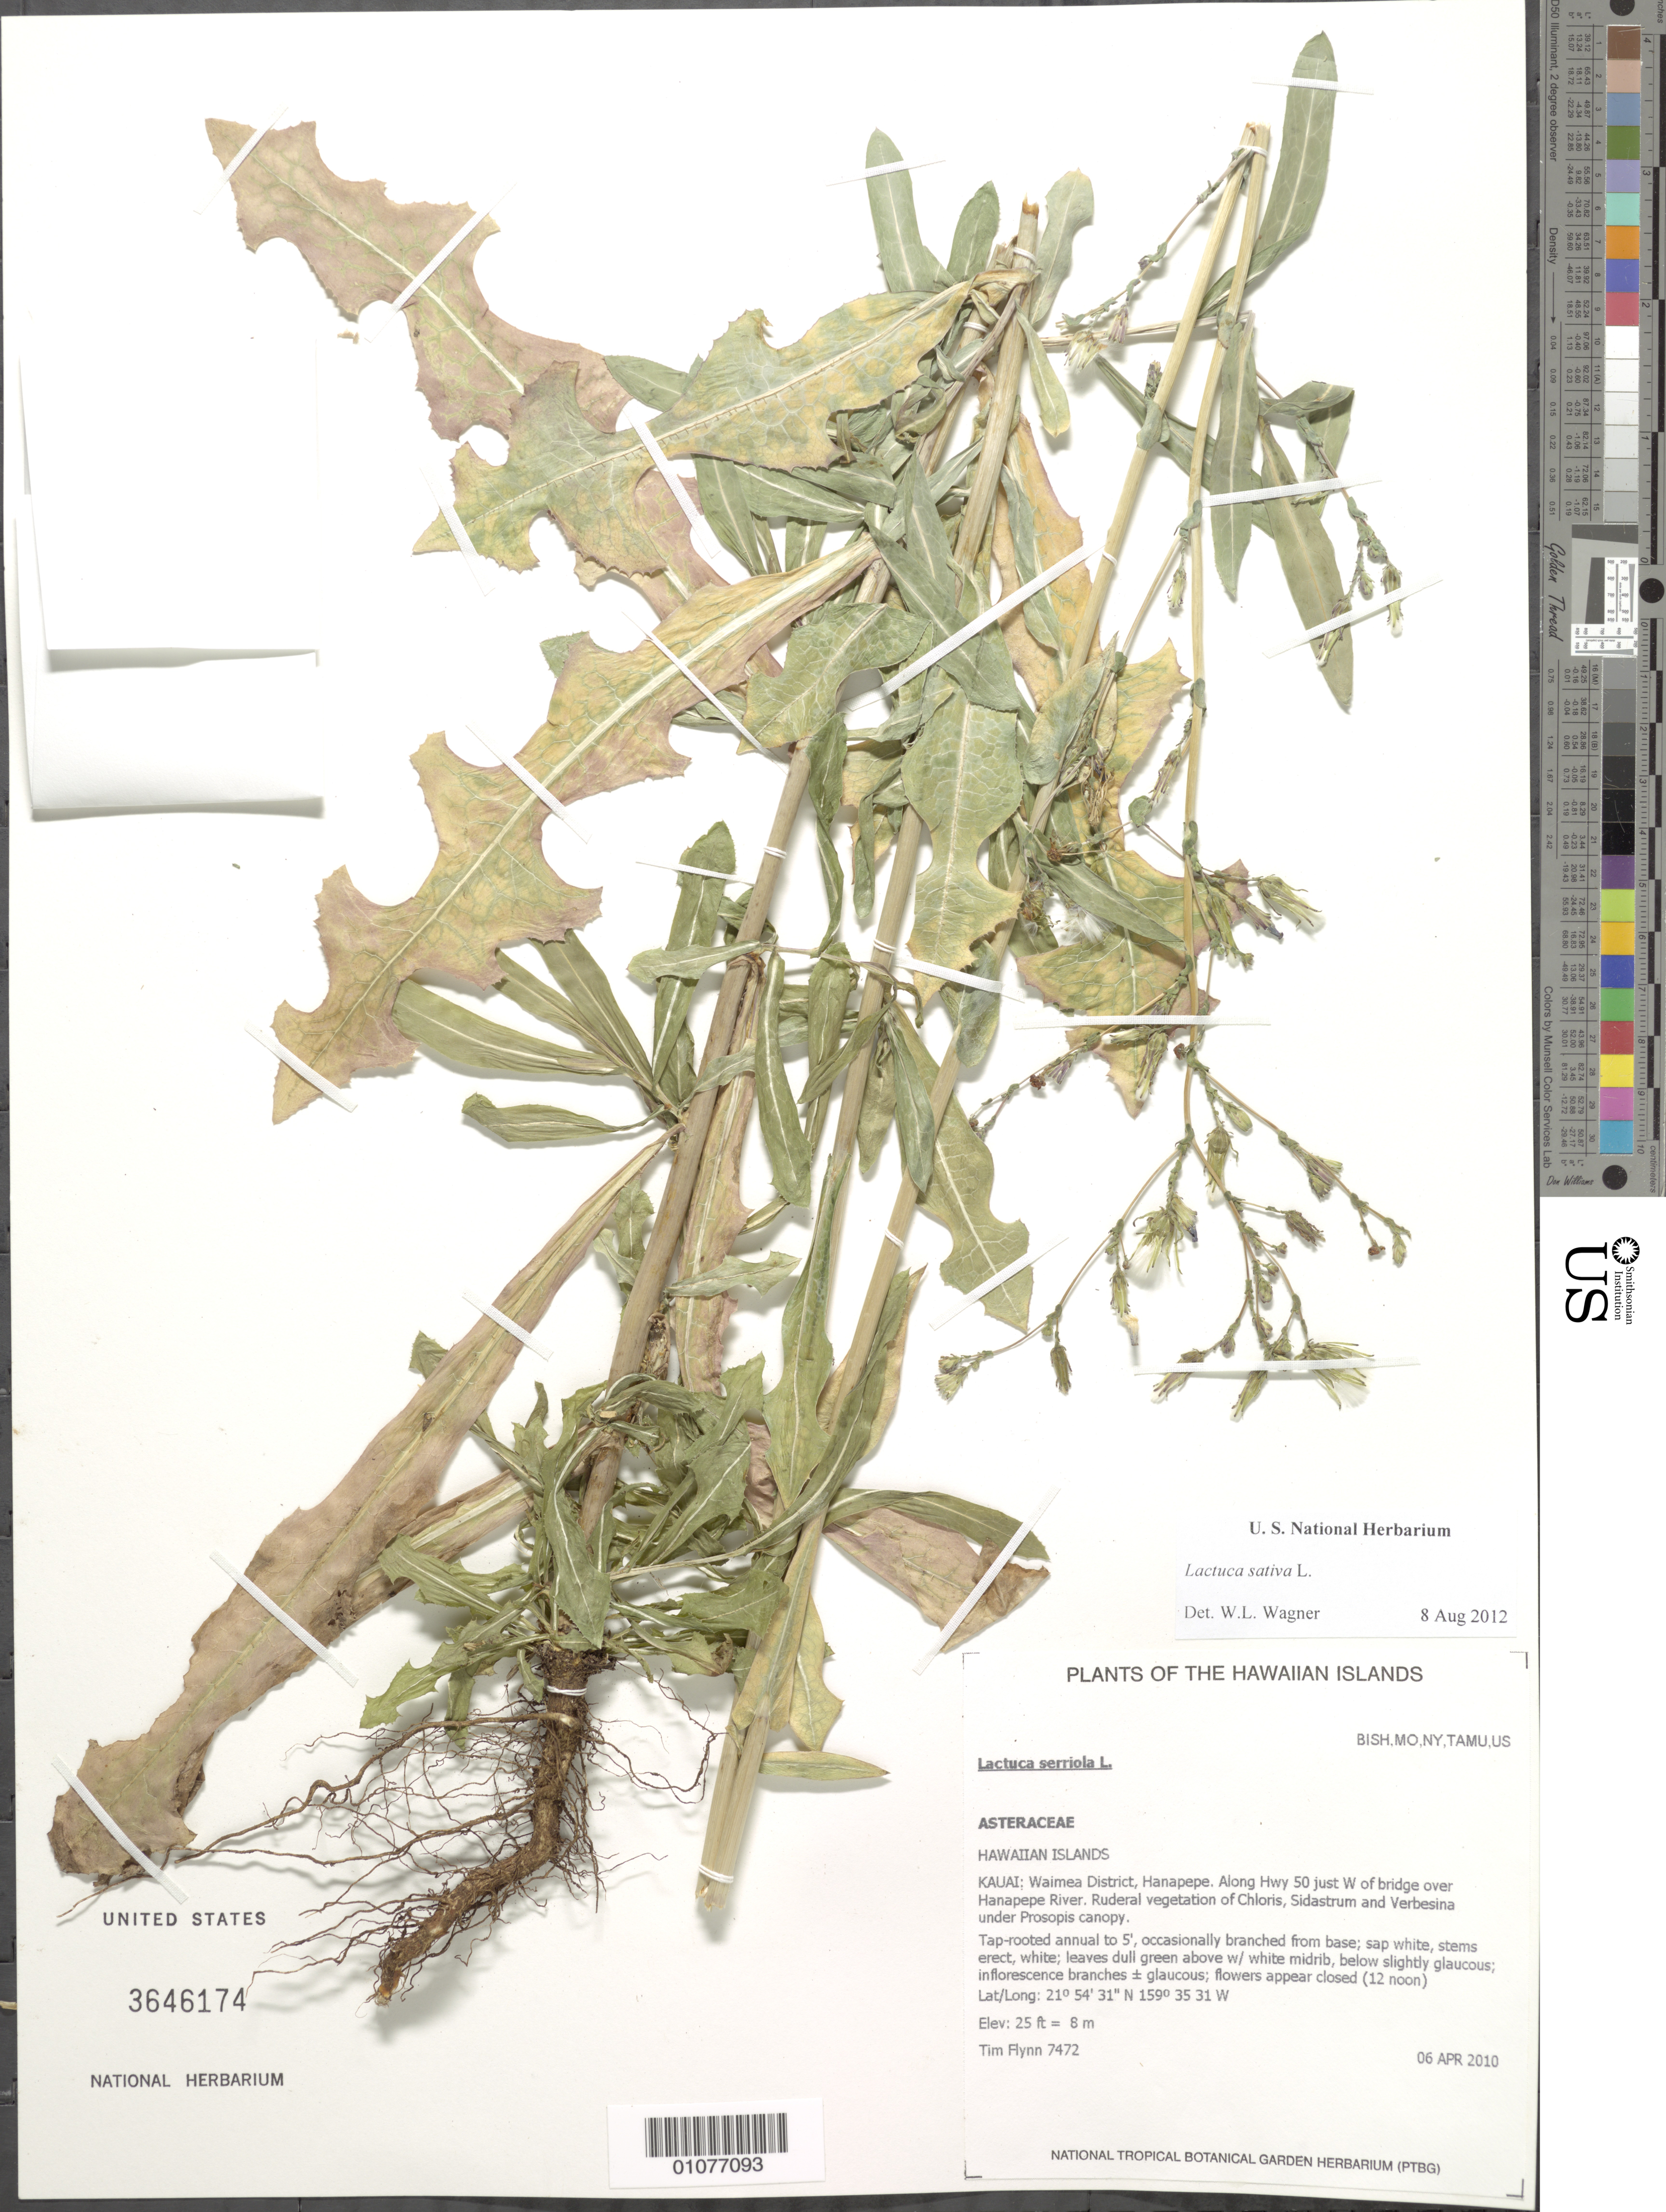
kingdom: Plantae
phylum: Tracheophyta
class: Magnoliopsida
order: Asterales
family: Asteraceae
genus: Lactuca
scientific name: Lactuca sativa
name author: L.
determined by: Wagner, W. L., (BOT), Smithsonian Institution - National Museum of Natural History (UNITED STATES)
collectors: T. W. Flynn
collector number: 7472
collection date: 2010-04-06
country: United States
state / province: Hawaii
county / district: Kauai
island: Kaua'i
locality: Waimea District, Hanapepe. Along Hwy 50 just W of bridge over Hanapepe River.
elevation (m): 8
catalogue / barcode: US 3646174